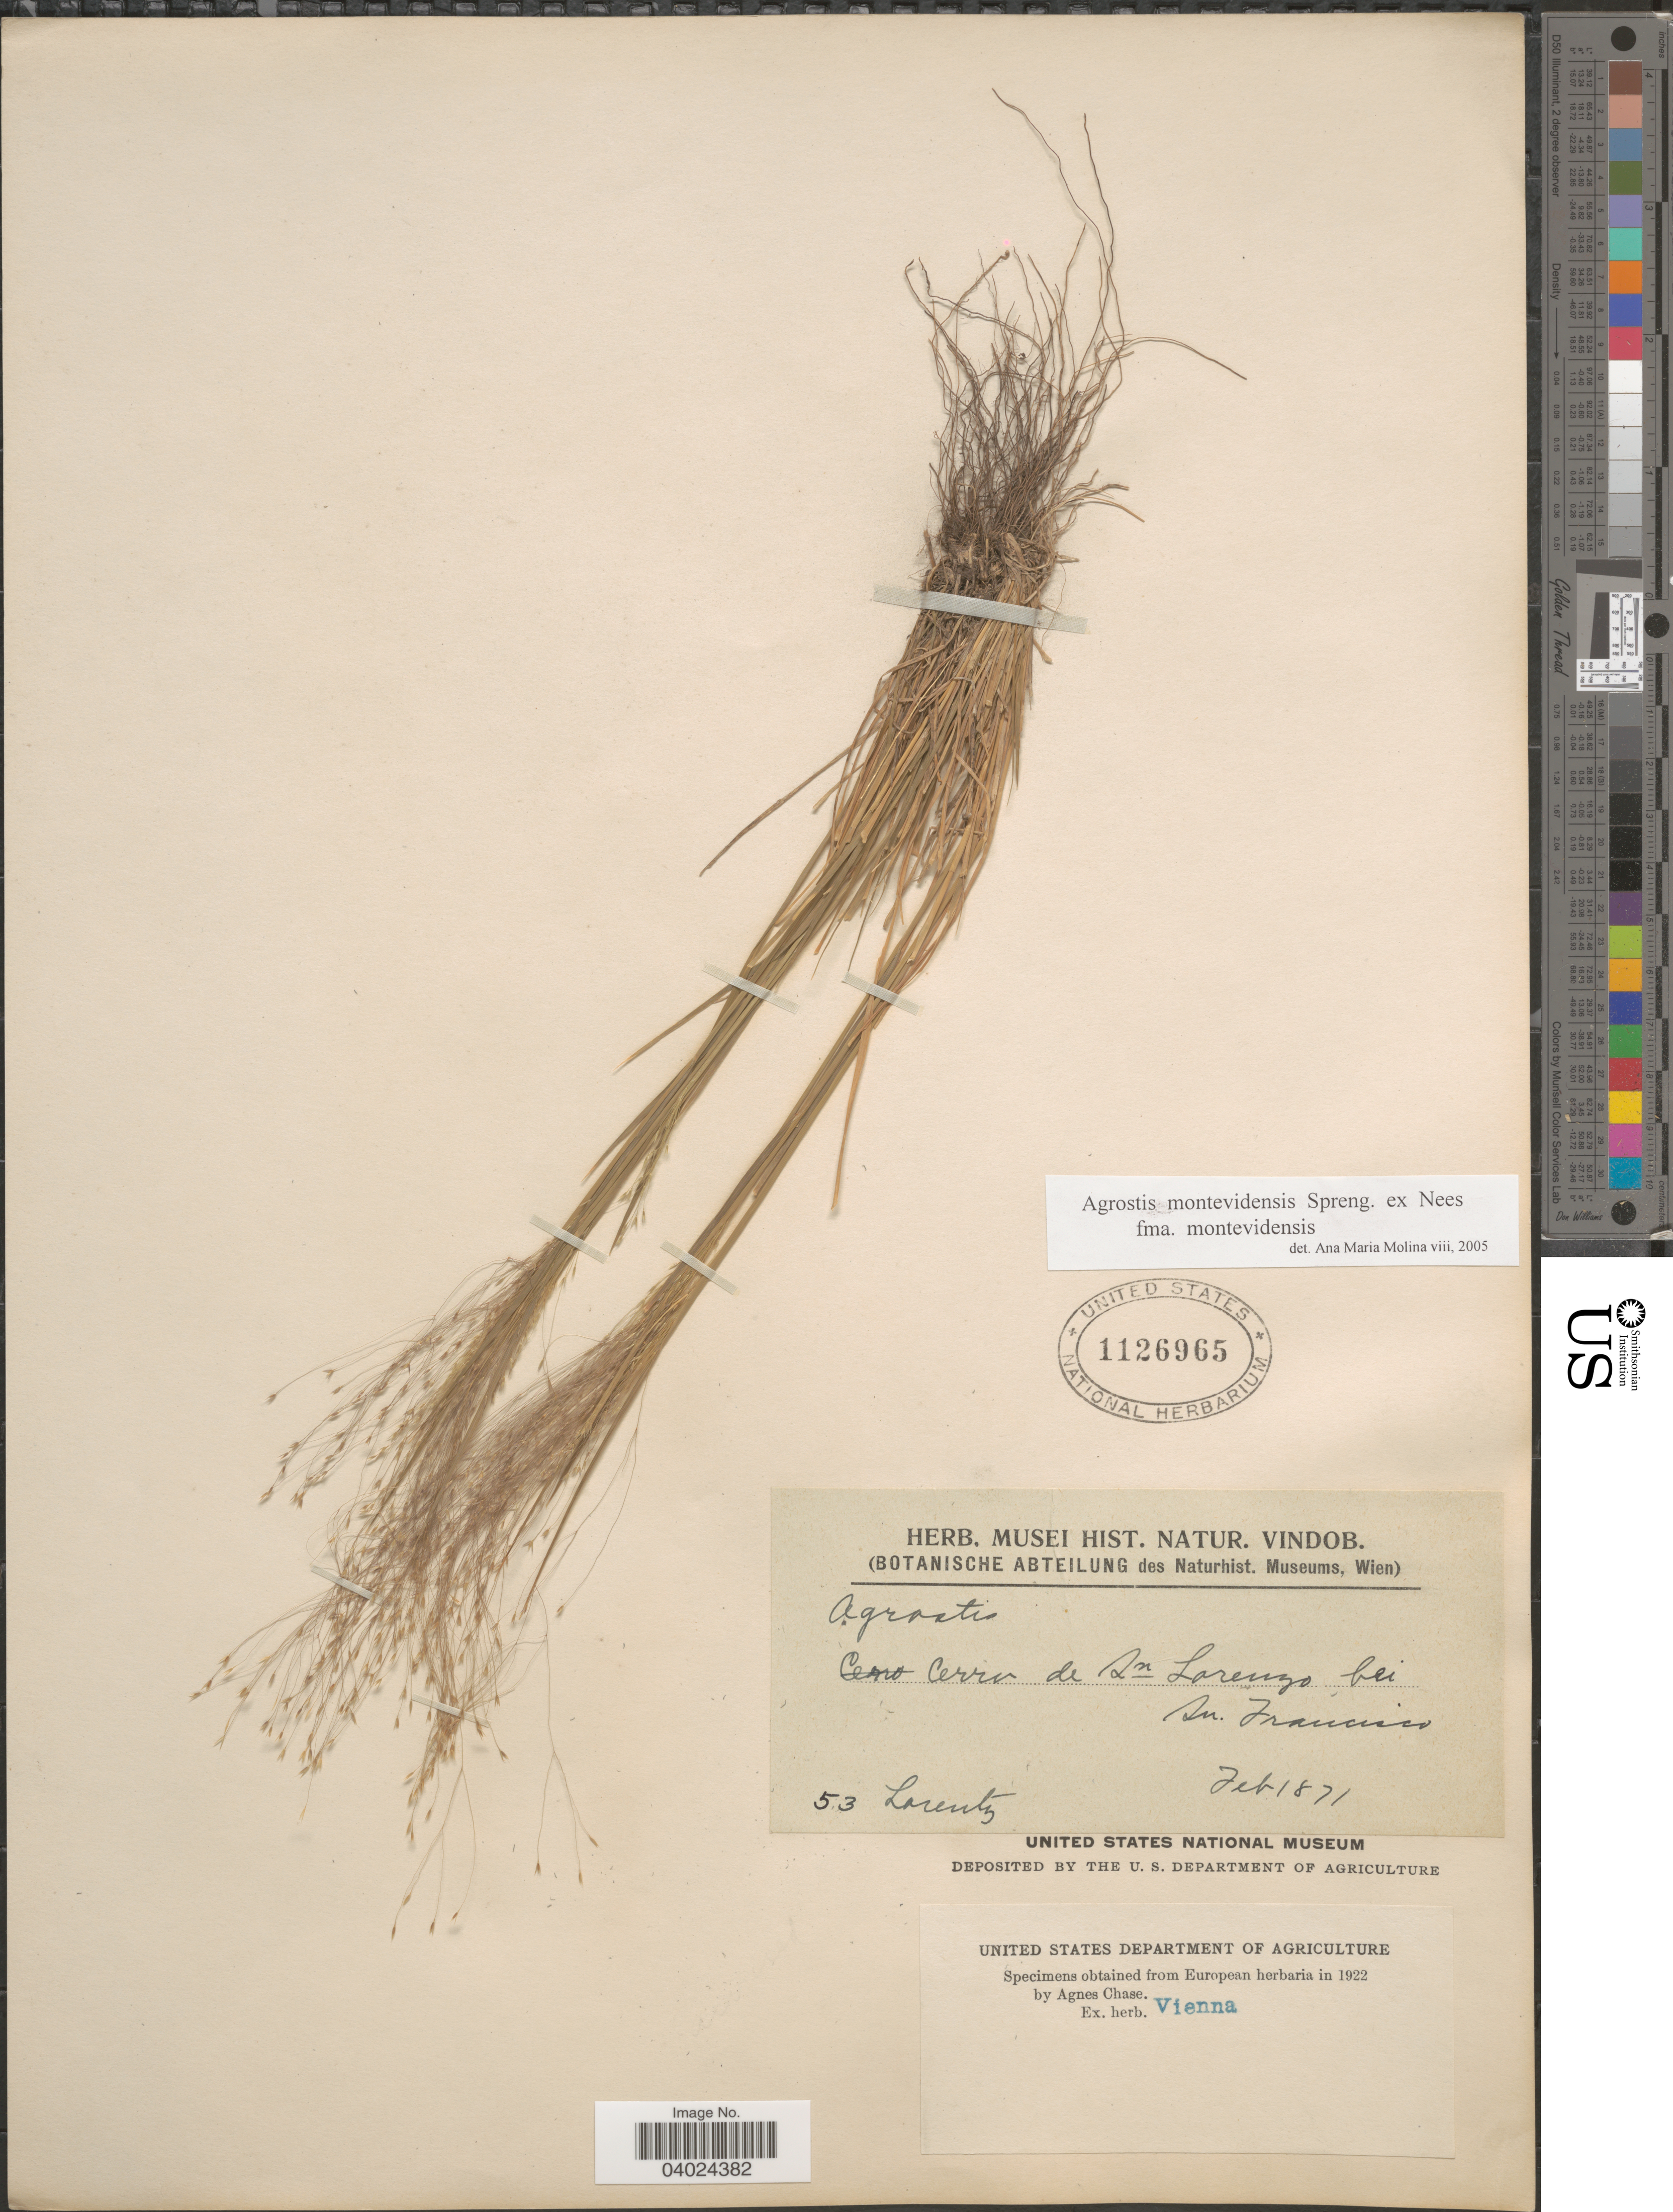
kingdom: Plantae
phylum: Tracheophyta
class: Liliopsida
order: Poales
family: Poaceae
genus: Agrostis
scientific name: Agrostis montevidensis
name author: A. Spreng. ex Nees in Mart.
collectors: -. Lorentz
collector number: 53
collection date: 1871-02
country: Puerto Rico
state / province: San Lorenzo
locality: Cerro de Sn Lorenzo bei Sn. Francisco.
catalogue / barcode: US 1126965